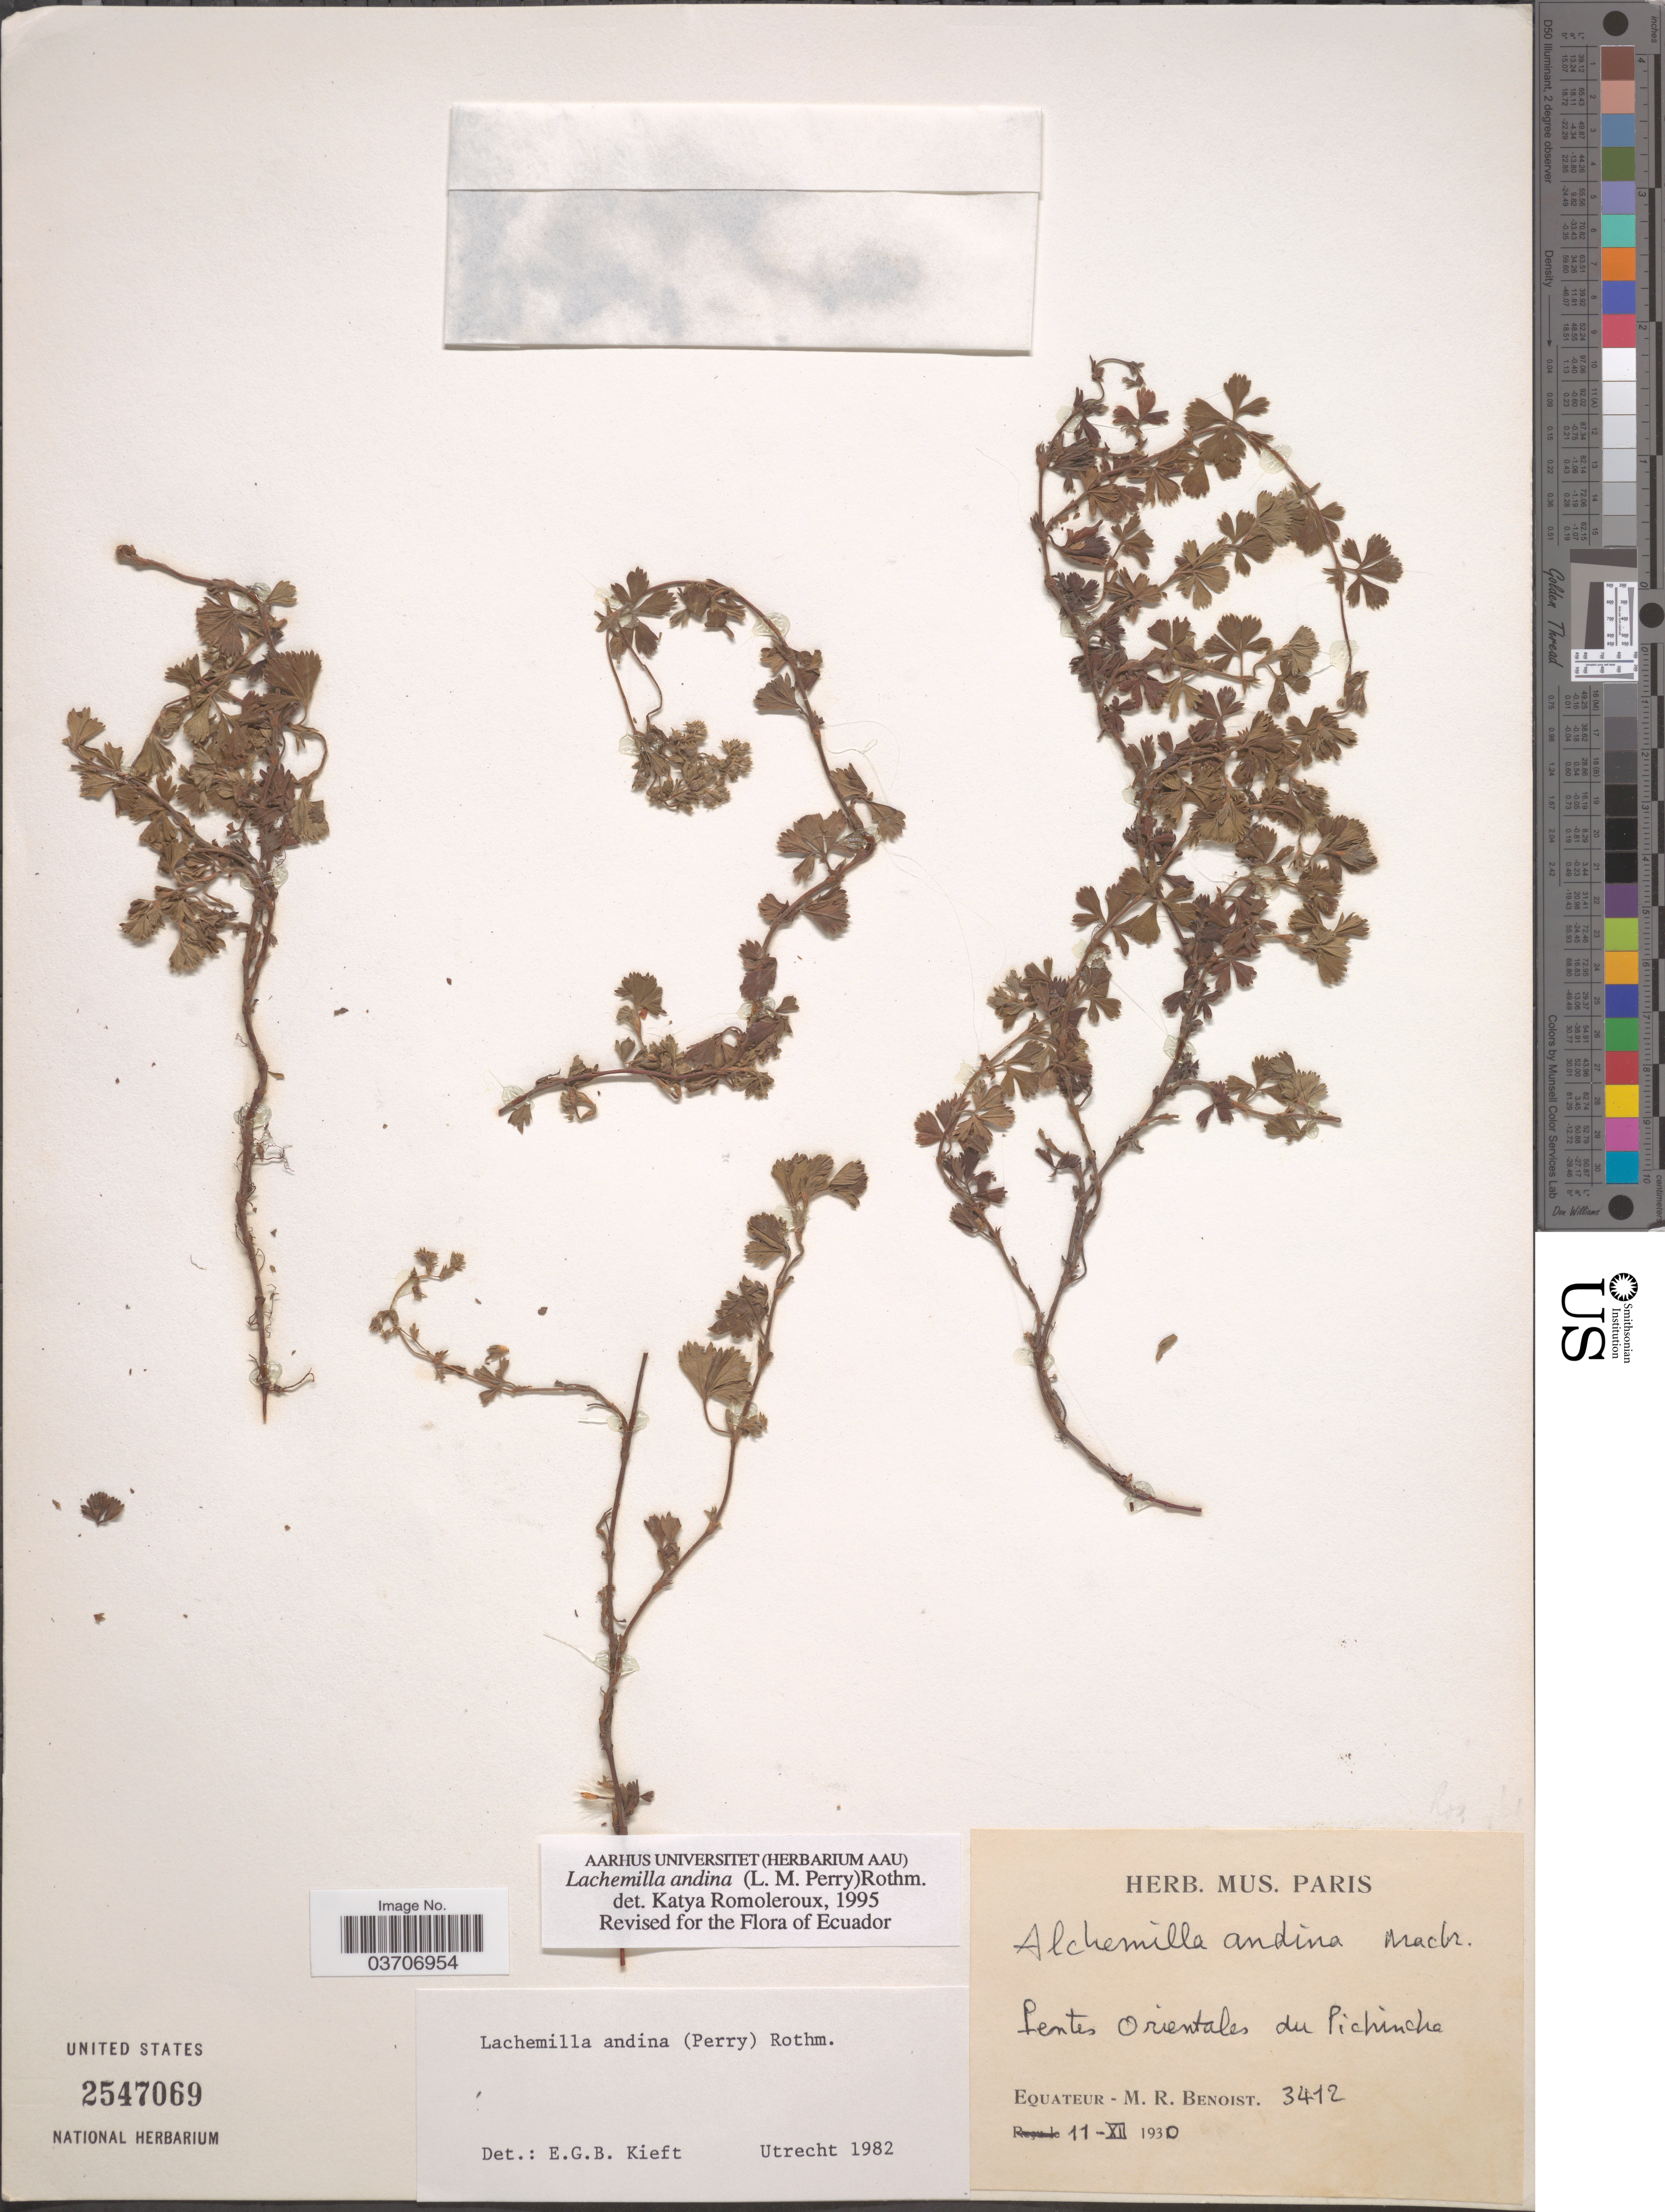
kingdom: Plantae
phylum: Tracheophyta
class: Magnoliopsida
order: Rosales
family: Rosaceae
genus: Lachemilla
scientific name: Lachemilla andina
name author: (L.M. Perry) Rothm.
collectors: M. Benoist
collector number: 3412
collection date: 1930-12-11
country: Ecuador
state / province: Pichincha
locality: Pentes Orientales du Pichincha.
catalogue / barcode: US 2547069